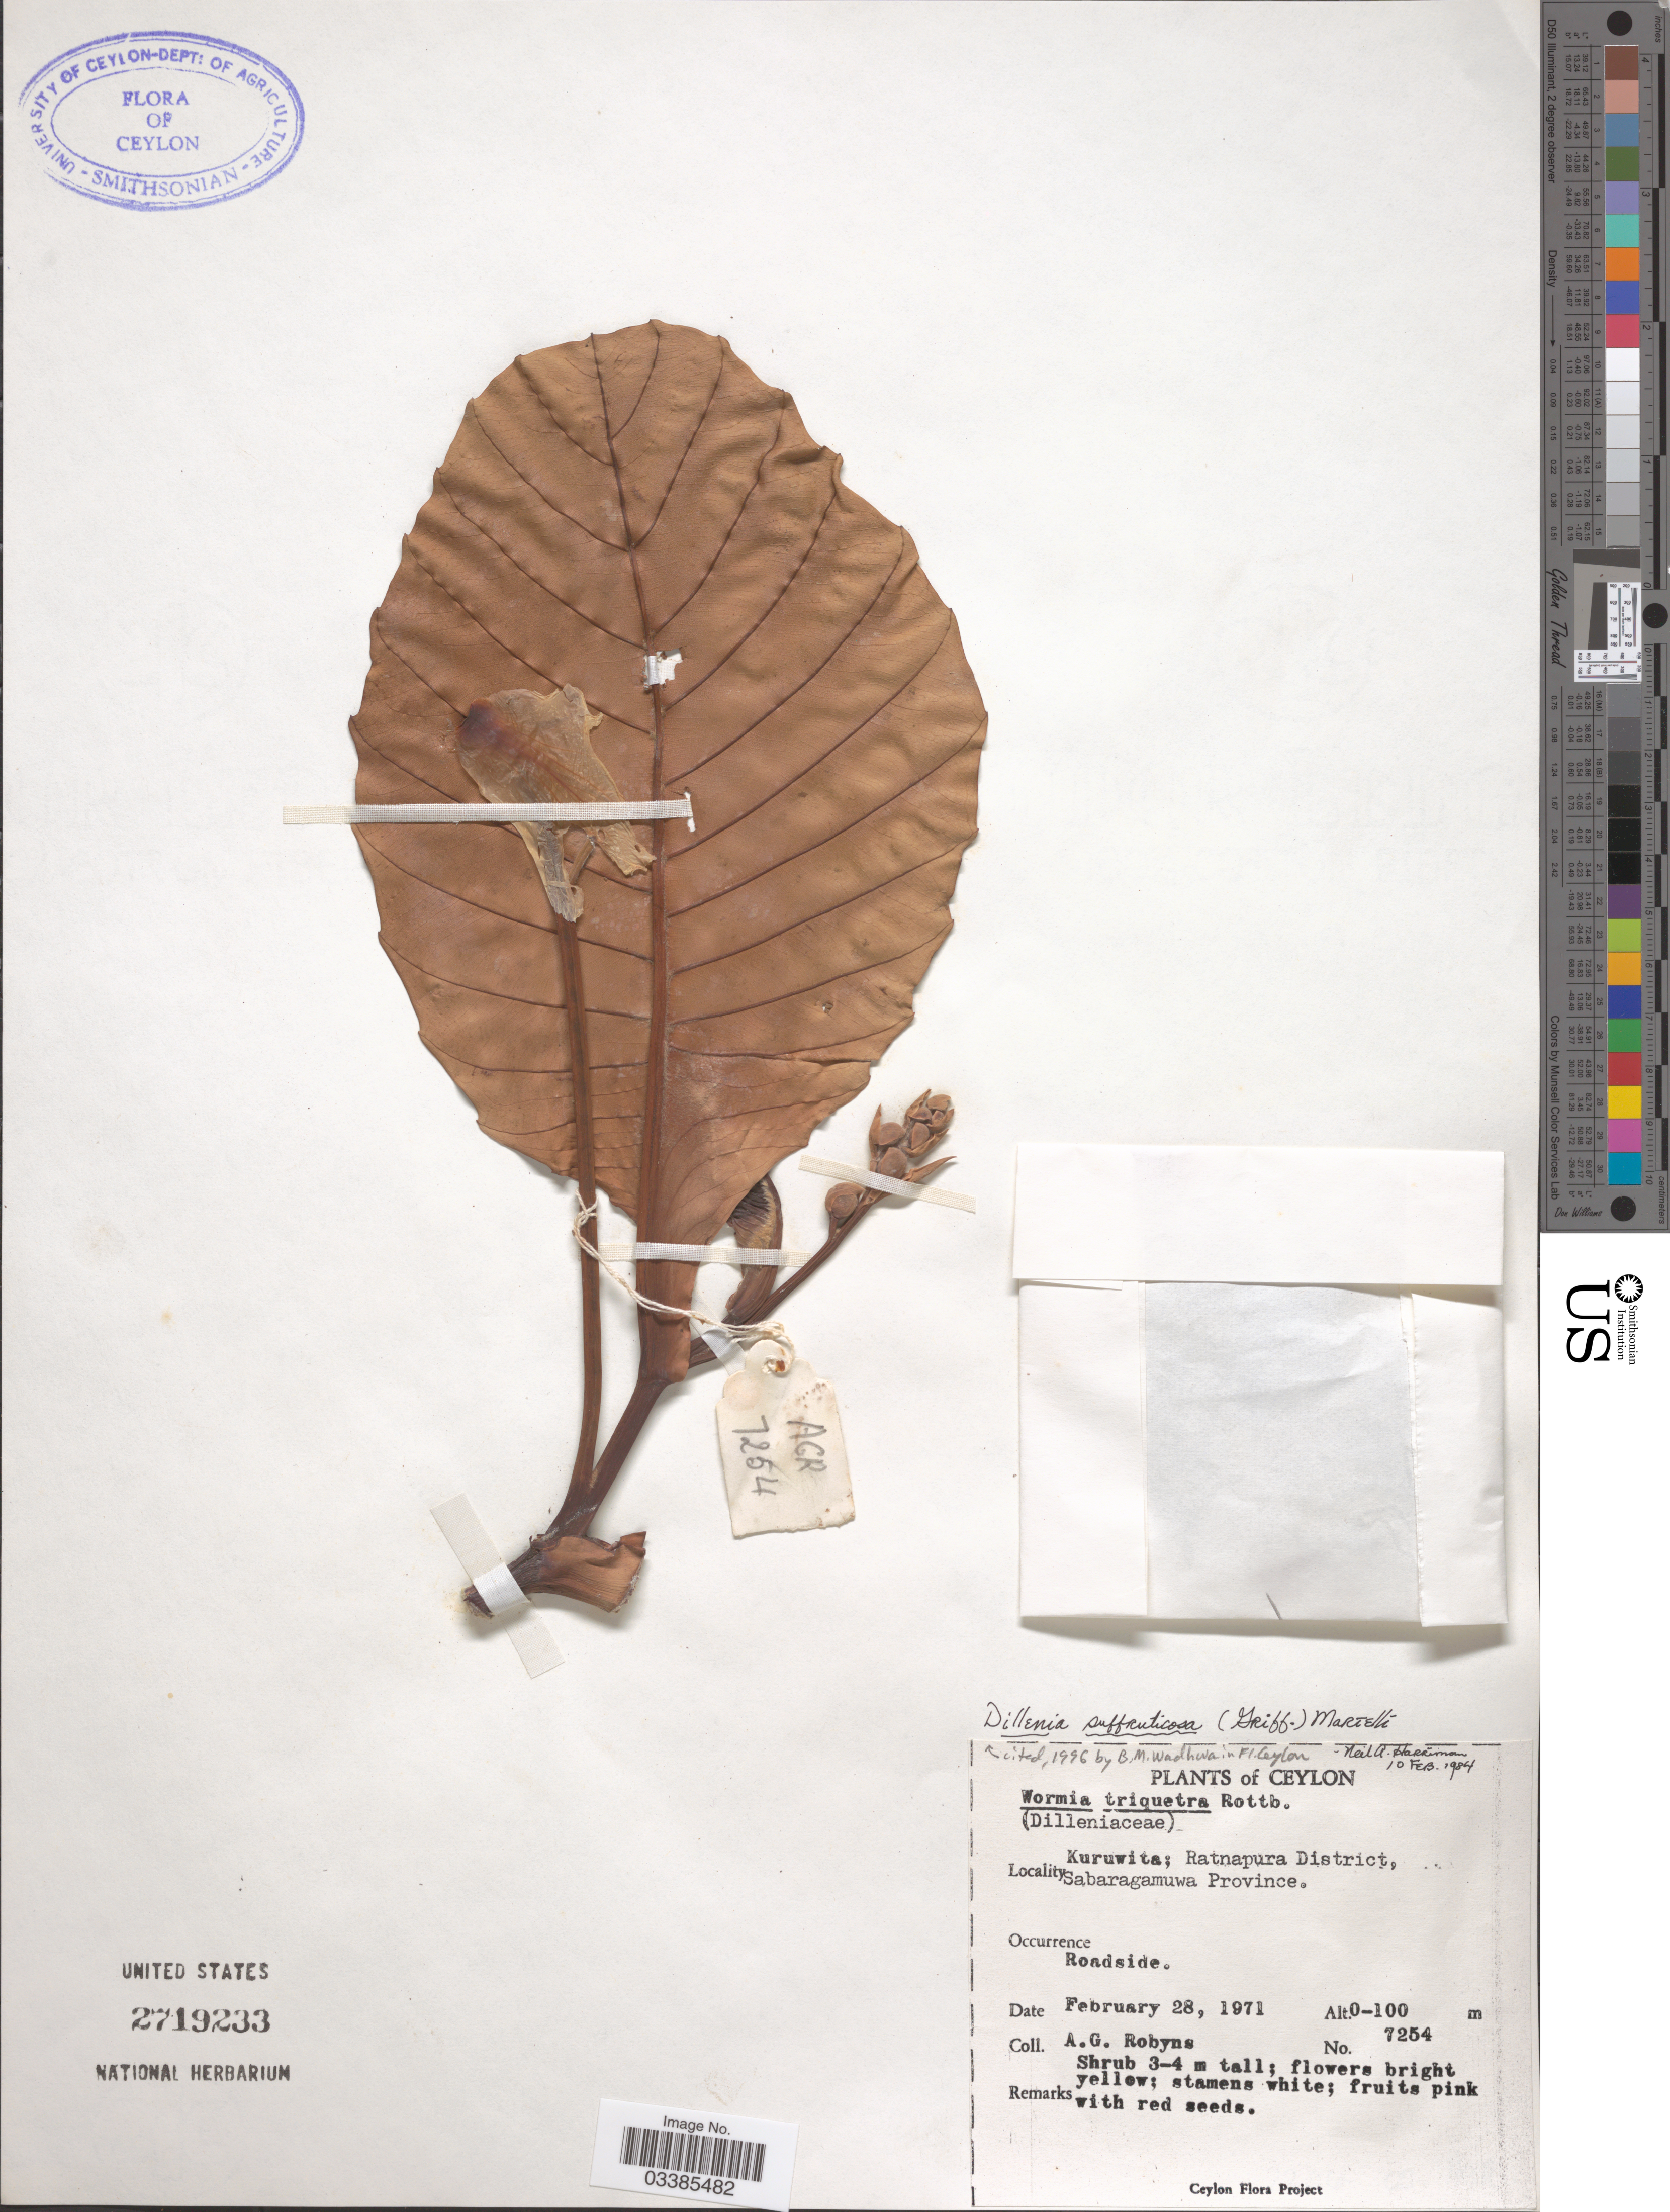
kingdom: Plantae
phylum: Tracheophyta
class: Magnoliopsida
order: Dilleniales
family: Dilleniaceae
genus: Dillenia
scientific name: Dillenia suffruticosa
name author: (Griff. ex Hook. f. & Thomson) Martelli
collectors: A. Robyns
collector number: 7254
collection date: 1971-02-28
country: Sri Lanka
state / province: Sabaragamuwa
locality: Ceylon. Kuruwita; Ratnapura District.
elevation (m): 0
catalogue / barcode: US 2719233